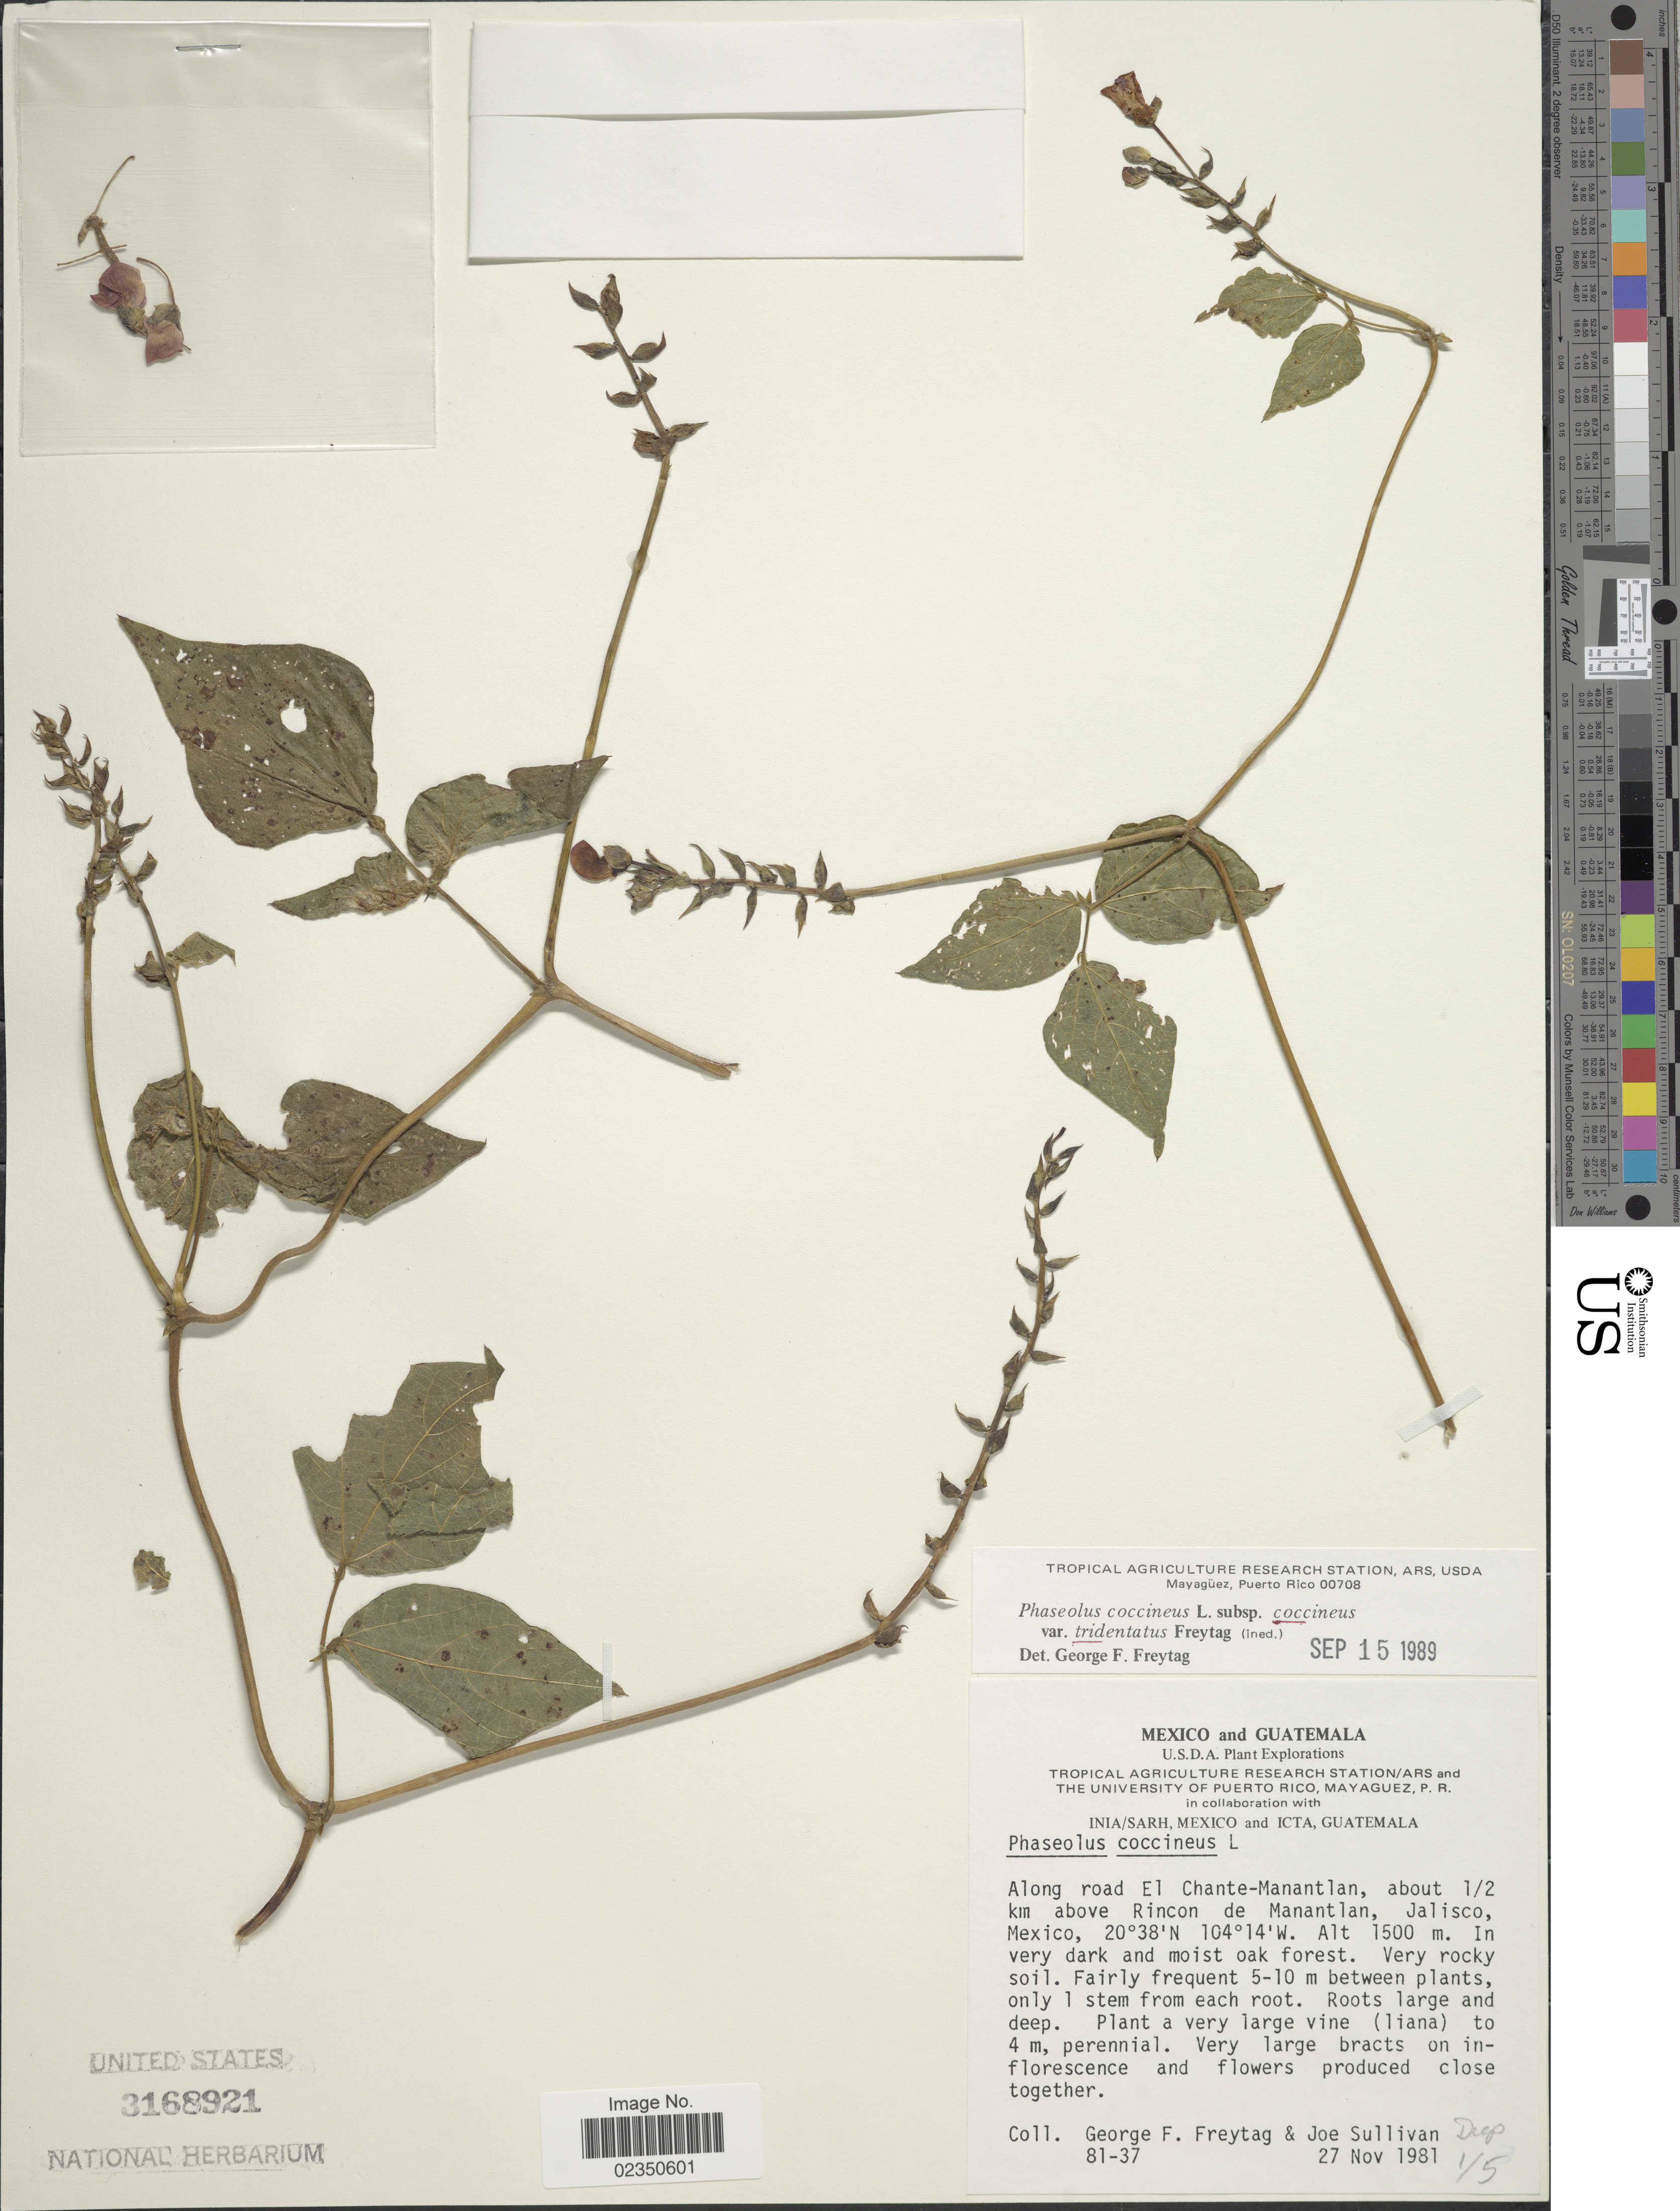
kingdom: Plantae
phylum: Tracheophyta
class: Magnoliopsida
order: Fabales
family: Fabaceae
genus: Phaseolus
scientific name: Phaseolus coccineus var. tridentatus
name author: Freytag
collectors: G. F. Freytag & J. Sullivan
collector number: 81-37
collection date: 1981-11-27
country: Mexico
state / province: Jalisco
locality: Along road El Chante-Manantlan, about 1/2 km above Rincon de Manantlan.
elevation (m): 1500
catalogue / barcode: US 3168921